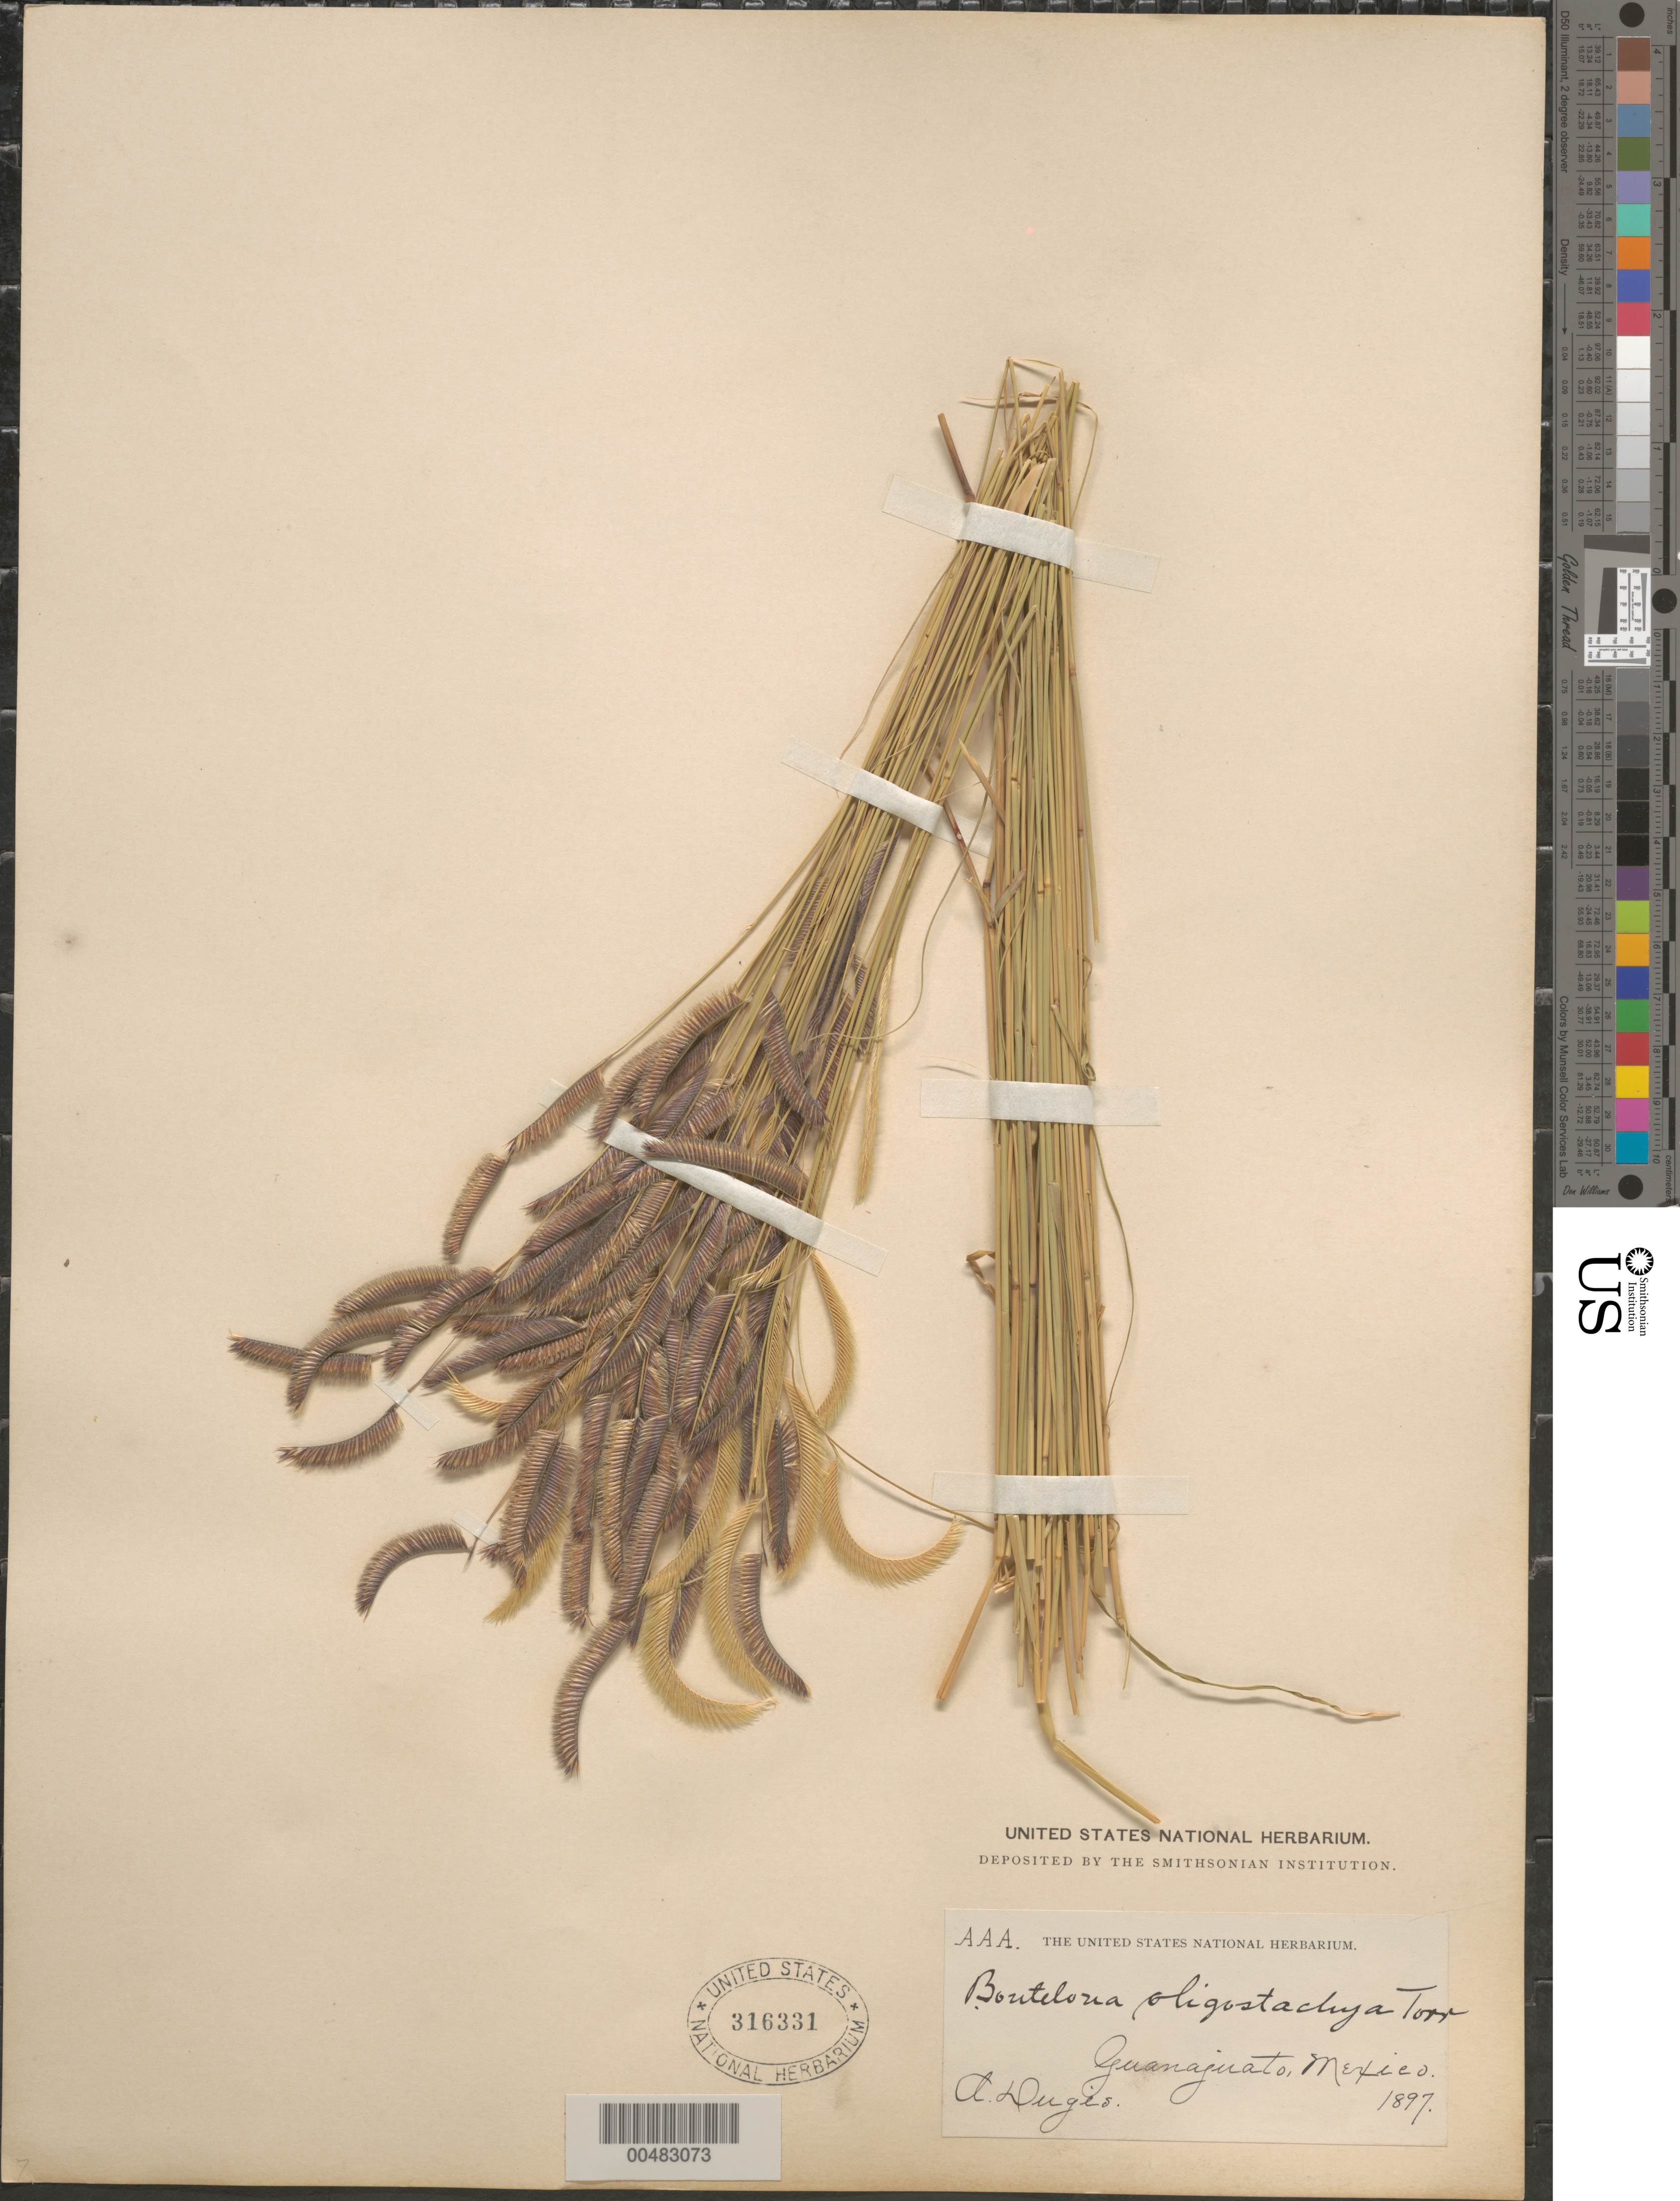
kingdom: Plantae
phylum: Tracheophyta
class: Liliopsida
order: Poales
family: Poaceae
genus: Bouteloua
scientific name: Bouteloua gracilis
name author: (Kunth) Lag. ex Griffiths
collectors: A. Duges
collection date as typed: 1897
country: Mexico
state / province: Guanajuato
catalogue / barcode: US 316331